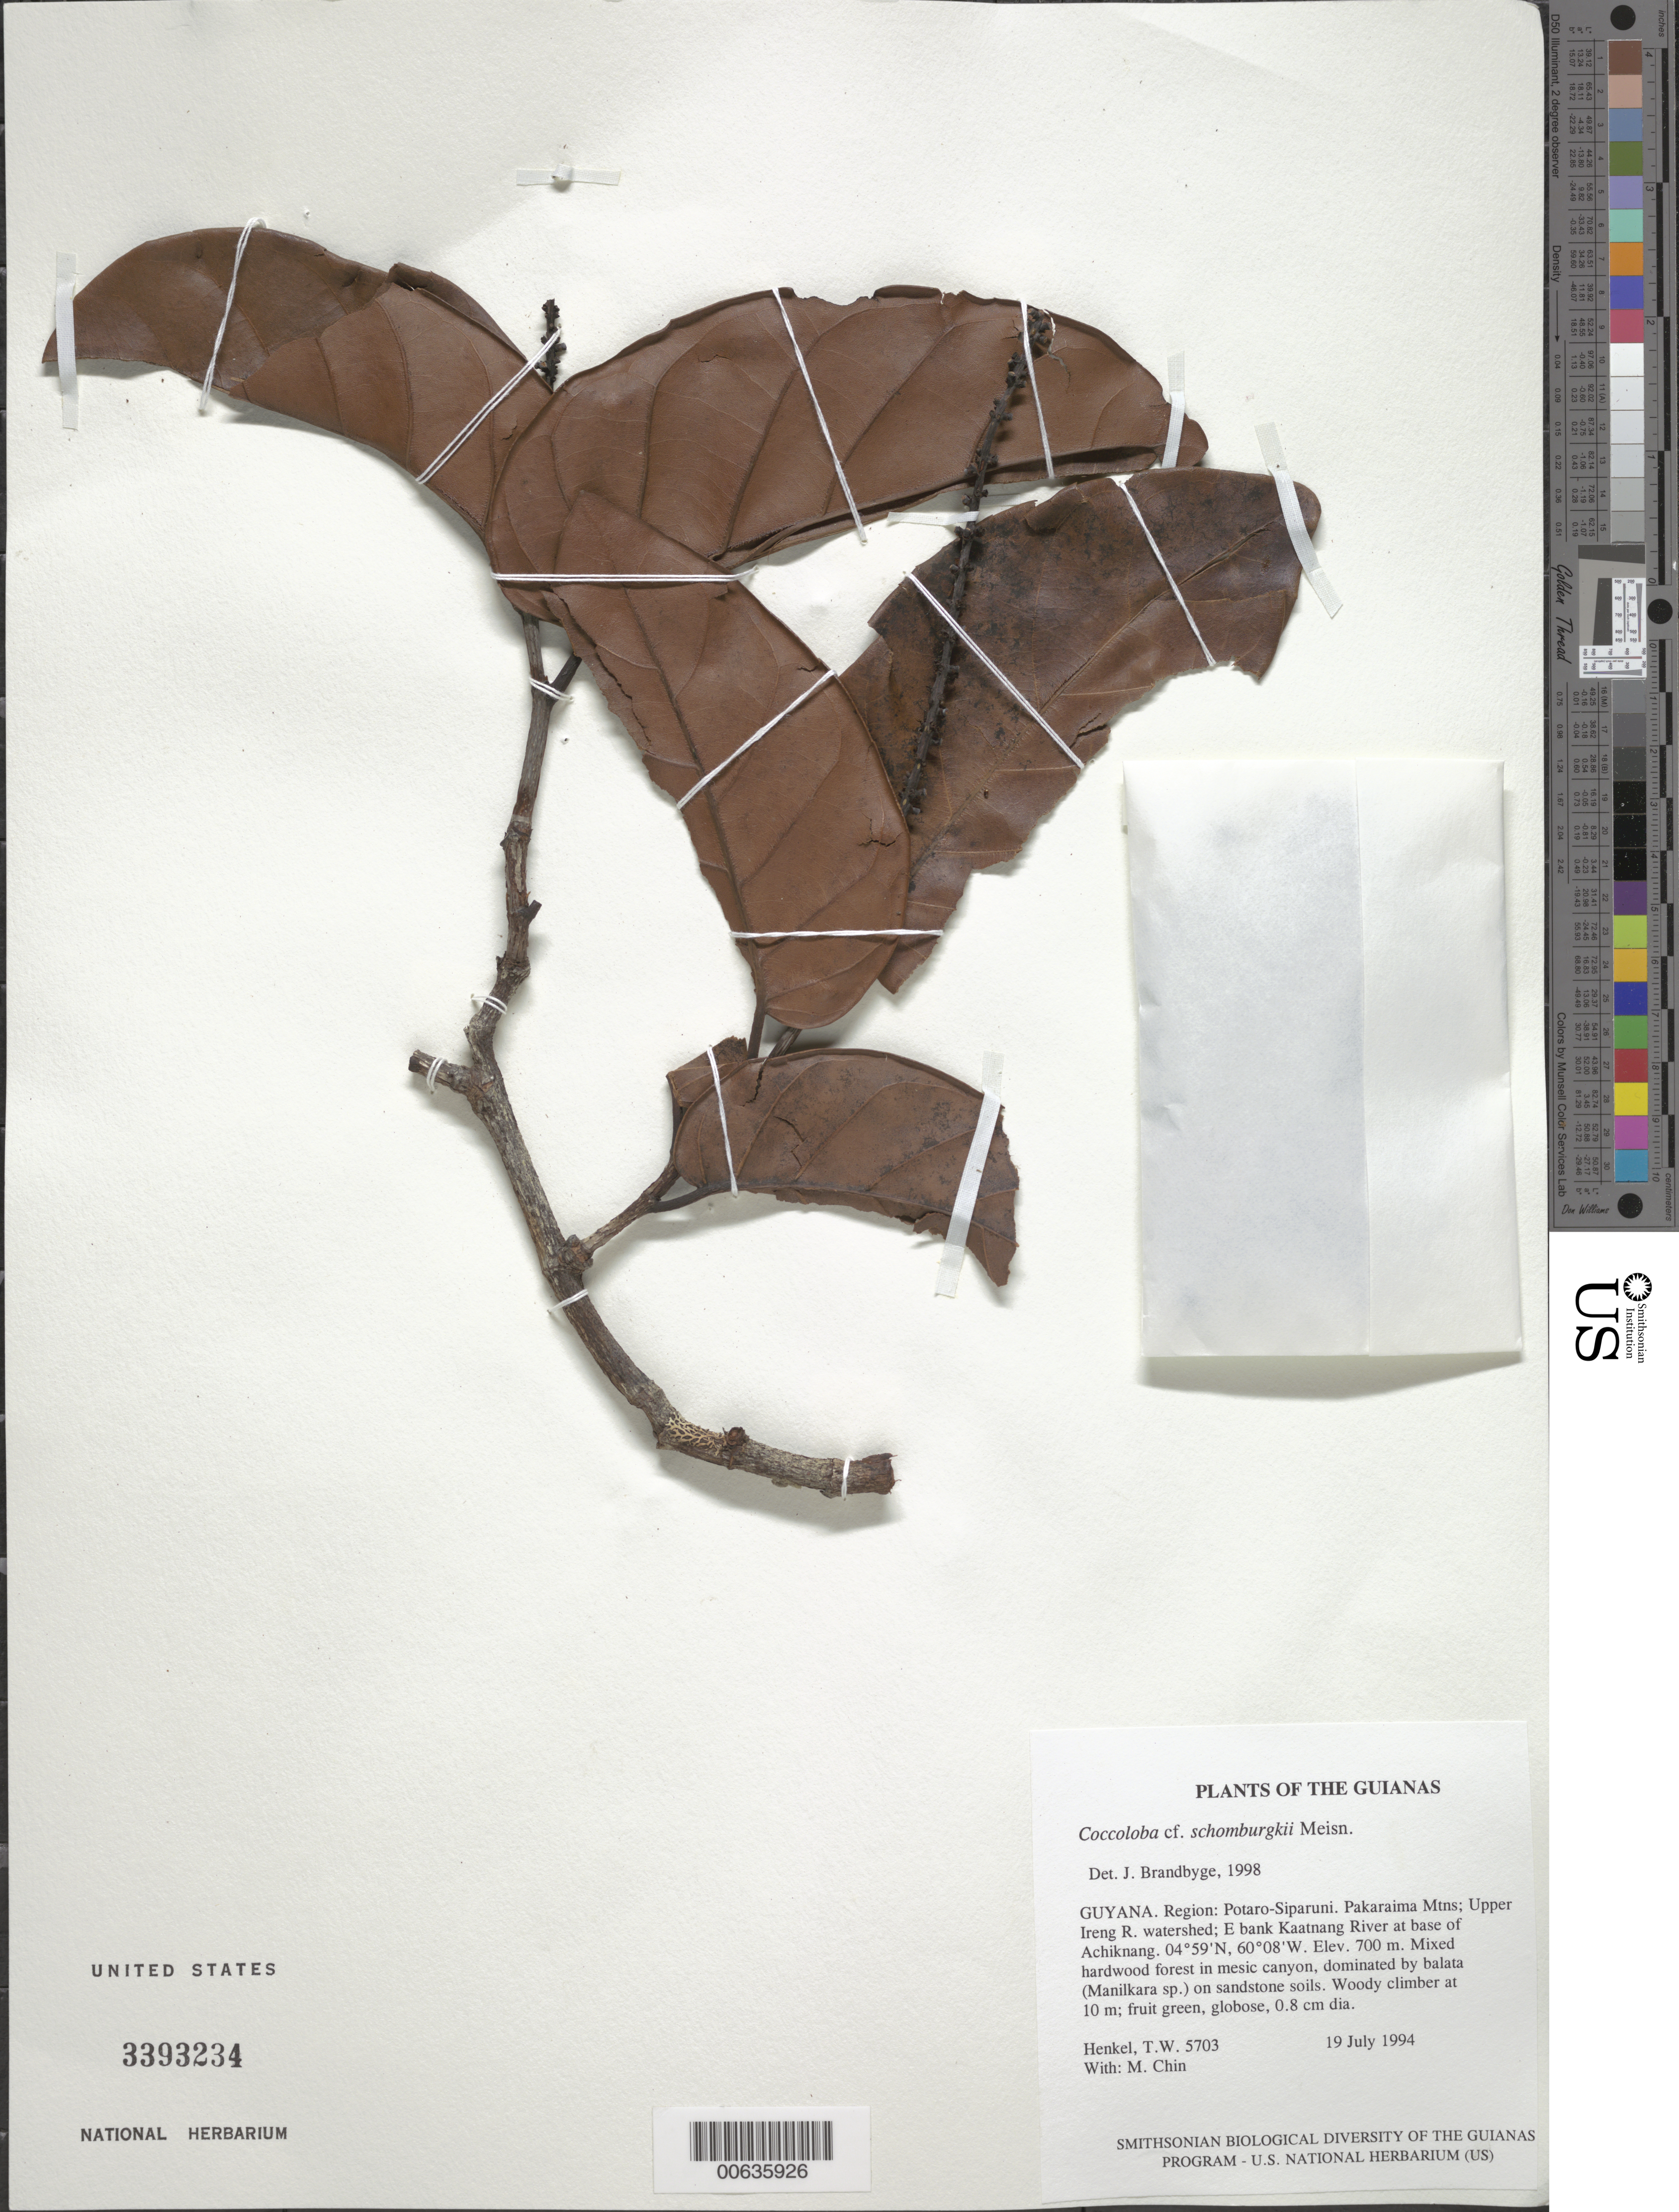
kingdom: Plantae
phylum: Tracheophyta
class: Magnoliopsida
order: Caryophyllales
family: Polygonaceae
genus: Coccoloba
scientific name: Coccoloba schomburgkii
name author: Meisn.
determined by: Brandbyge, J.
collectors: T. Henkel & M. Chin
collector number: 5703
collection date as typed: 19 July 1994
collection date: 1994-07-19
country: Guyana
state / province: Potaro-Siparuni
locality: Pakaraima Mtns; Upper Ireng R. watershed; E bank Kaatnang River at base of Achiknang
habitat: Mixed hardwood forest in mesic canyon, dominated by balata (Manilkara sp.) on sandstone soils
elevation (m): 700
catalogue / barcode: US 3393234